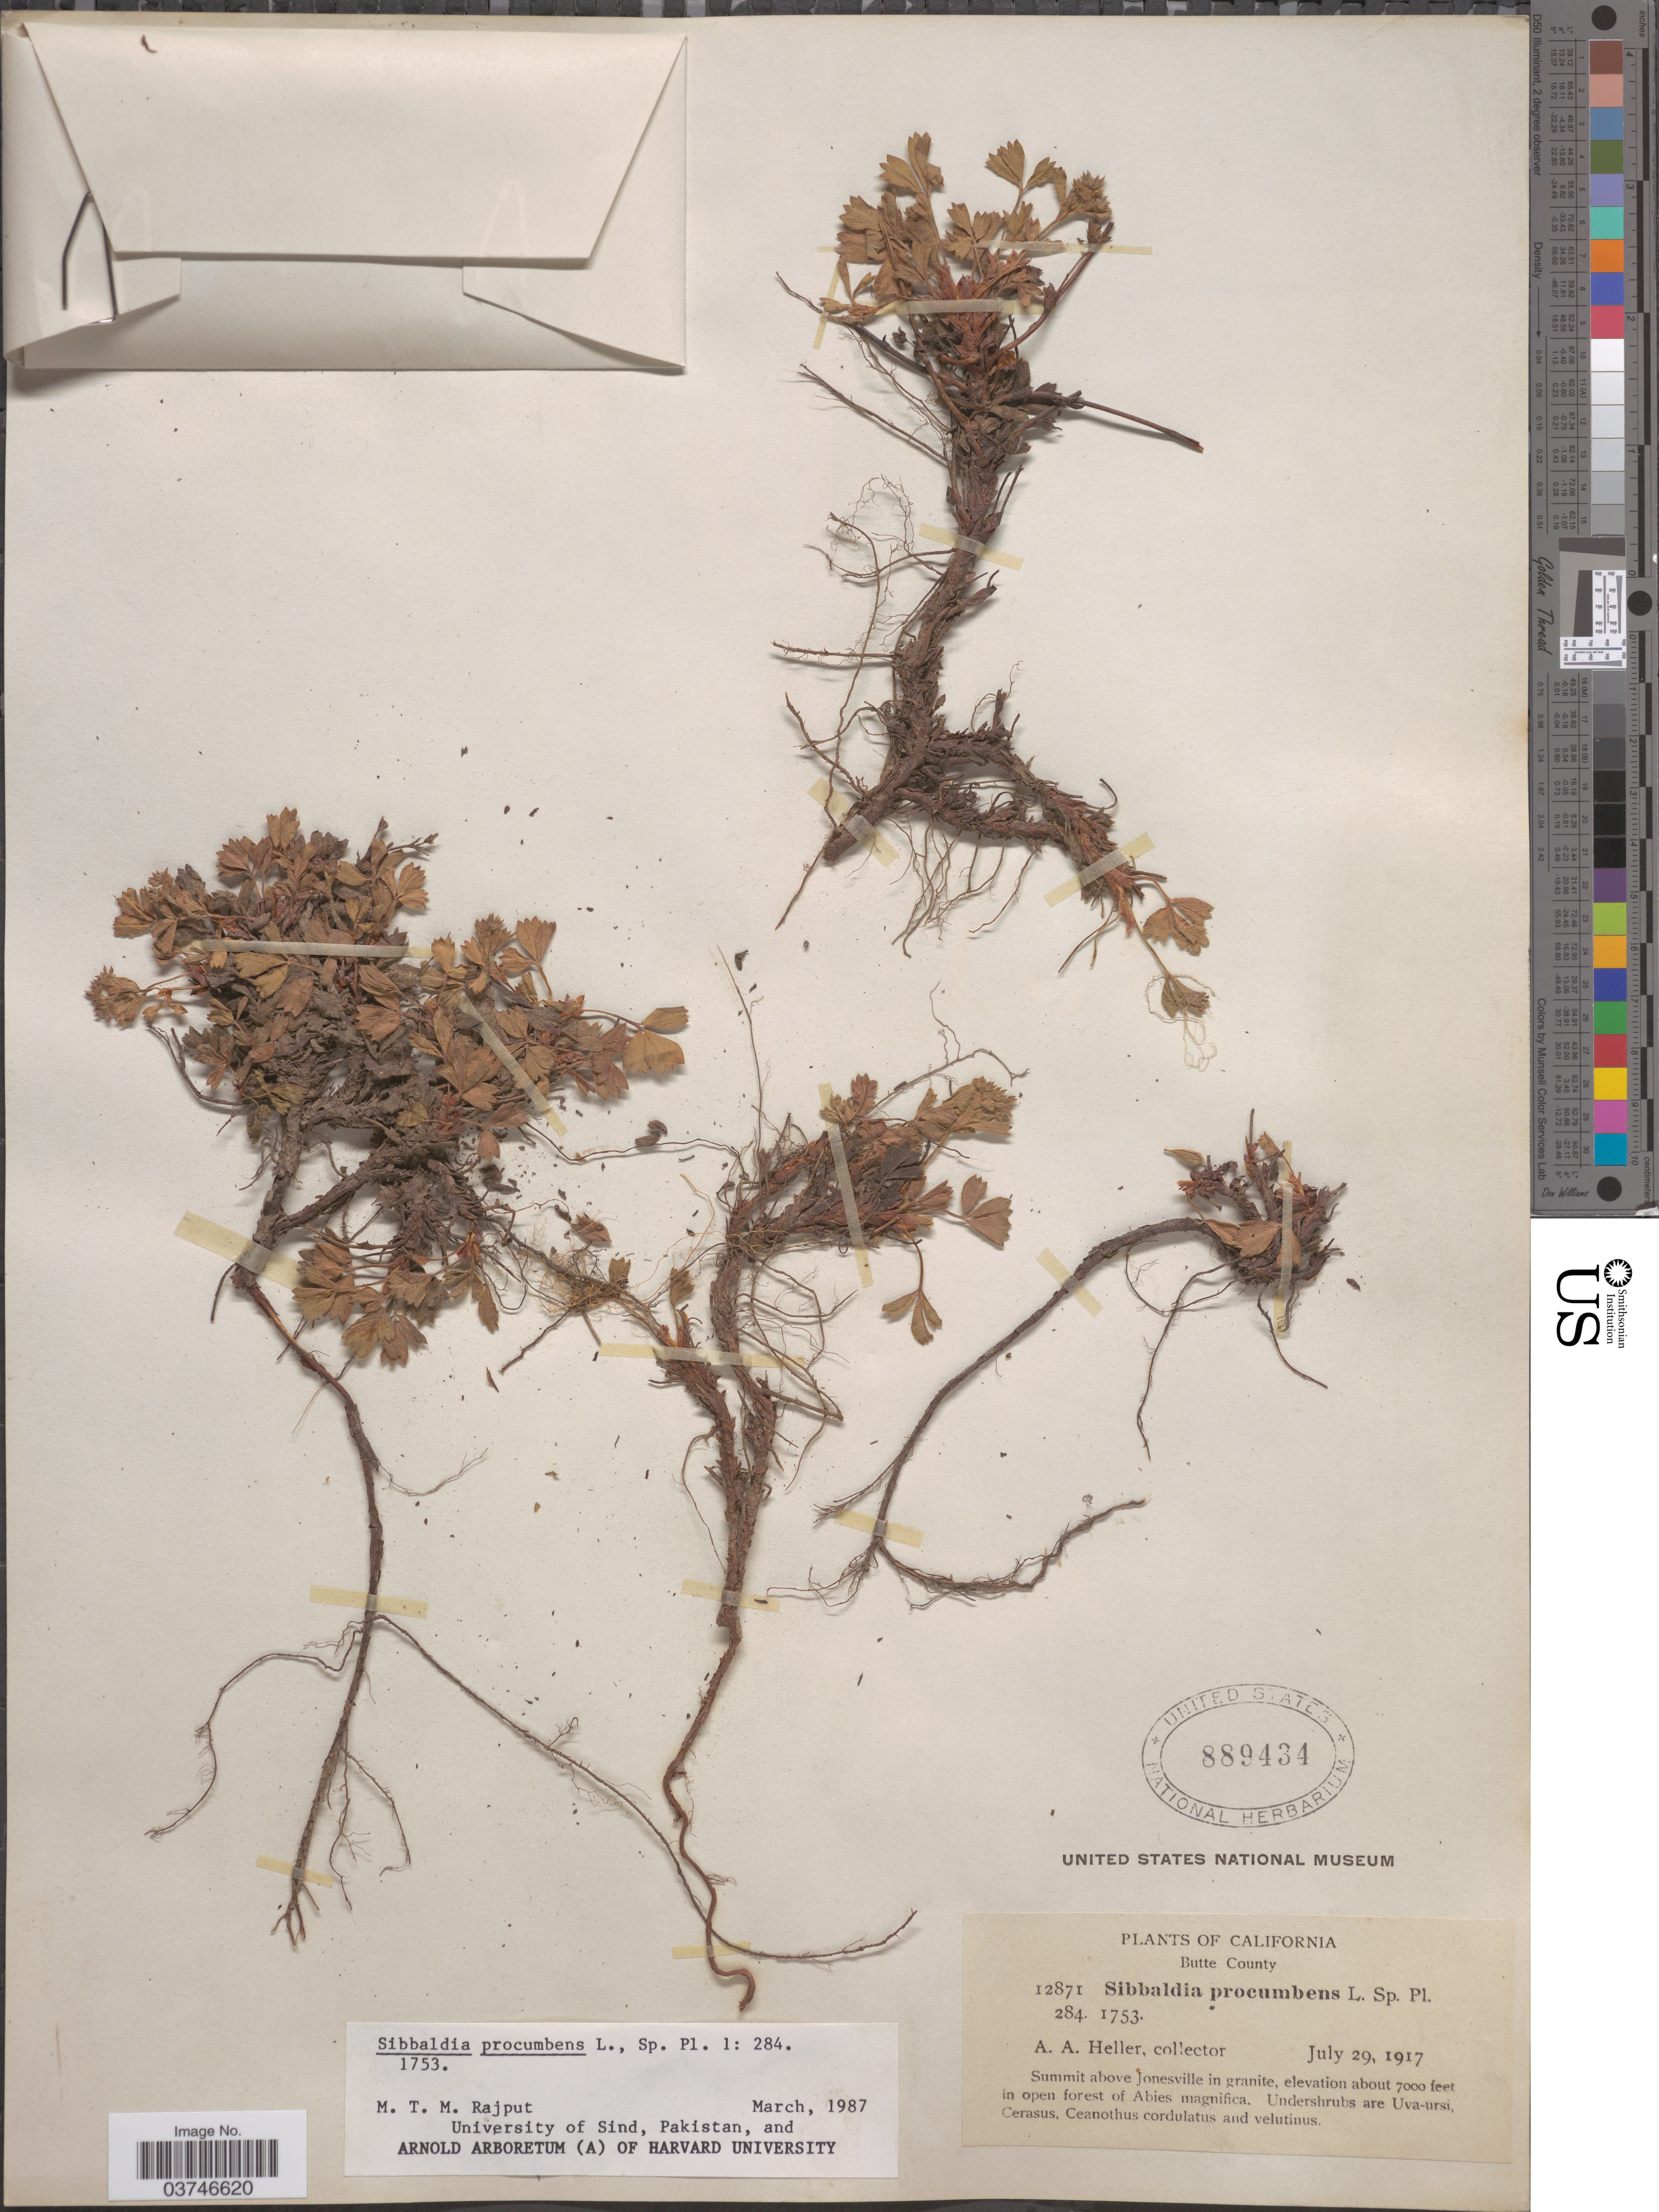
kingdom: Plantae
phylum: Tracheophyta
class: Magnoliopsida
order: Rosales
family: Rosaceae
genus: Sibbaldia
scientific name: Sibbaldia procumbens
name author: L.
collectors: A. A. Heller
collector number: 12871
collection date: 1917-07-29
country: United States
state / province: California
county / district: Butte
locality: Butte County. Summit above Jonesville.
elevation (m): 2134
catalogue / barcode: US 889434